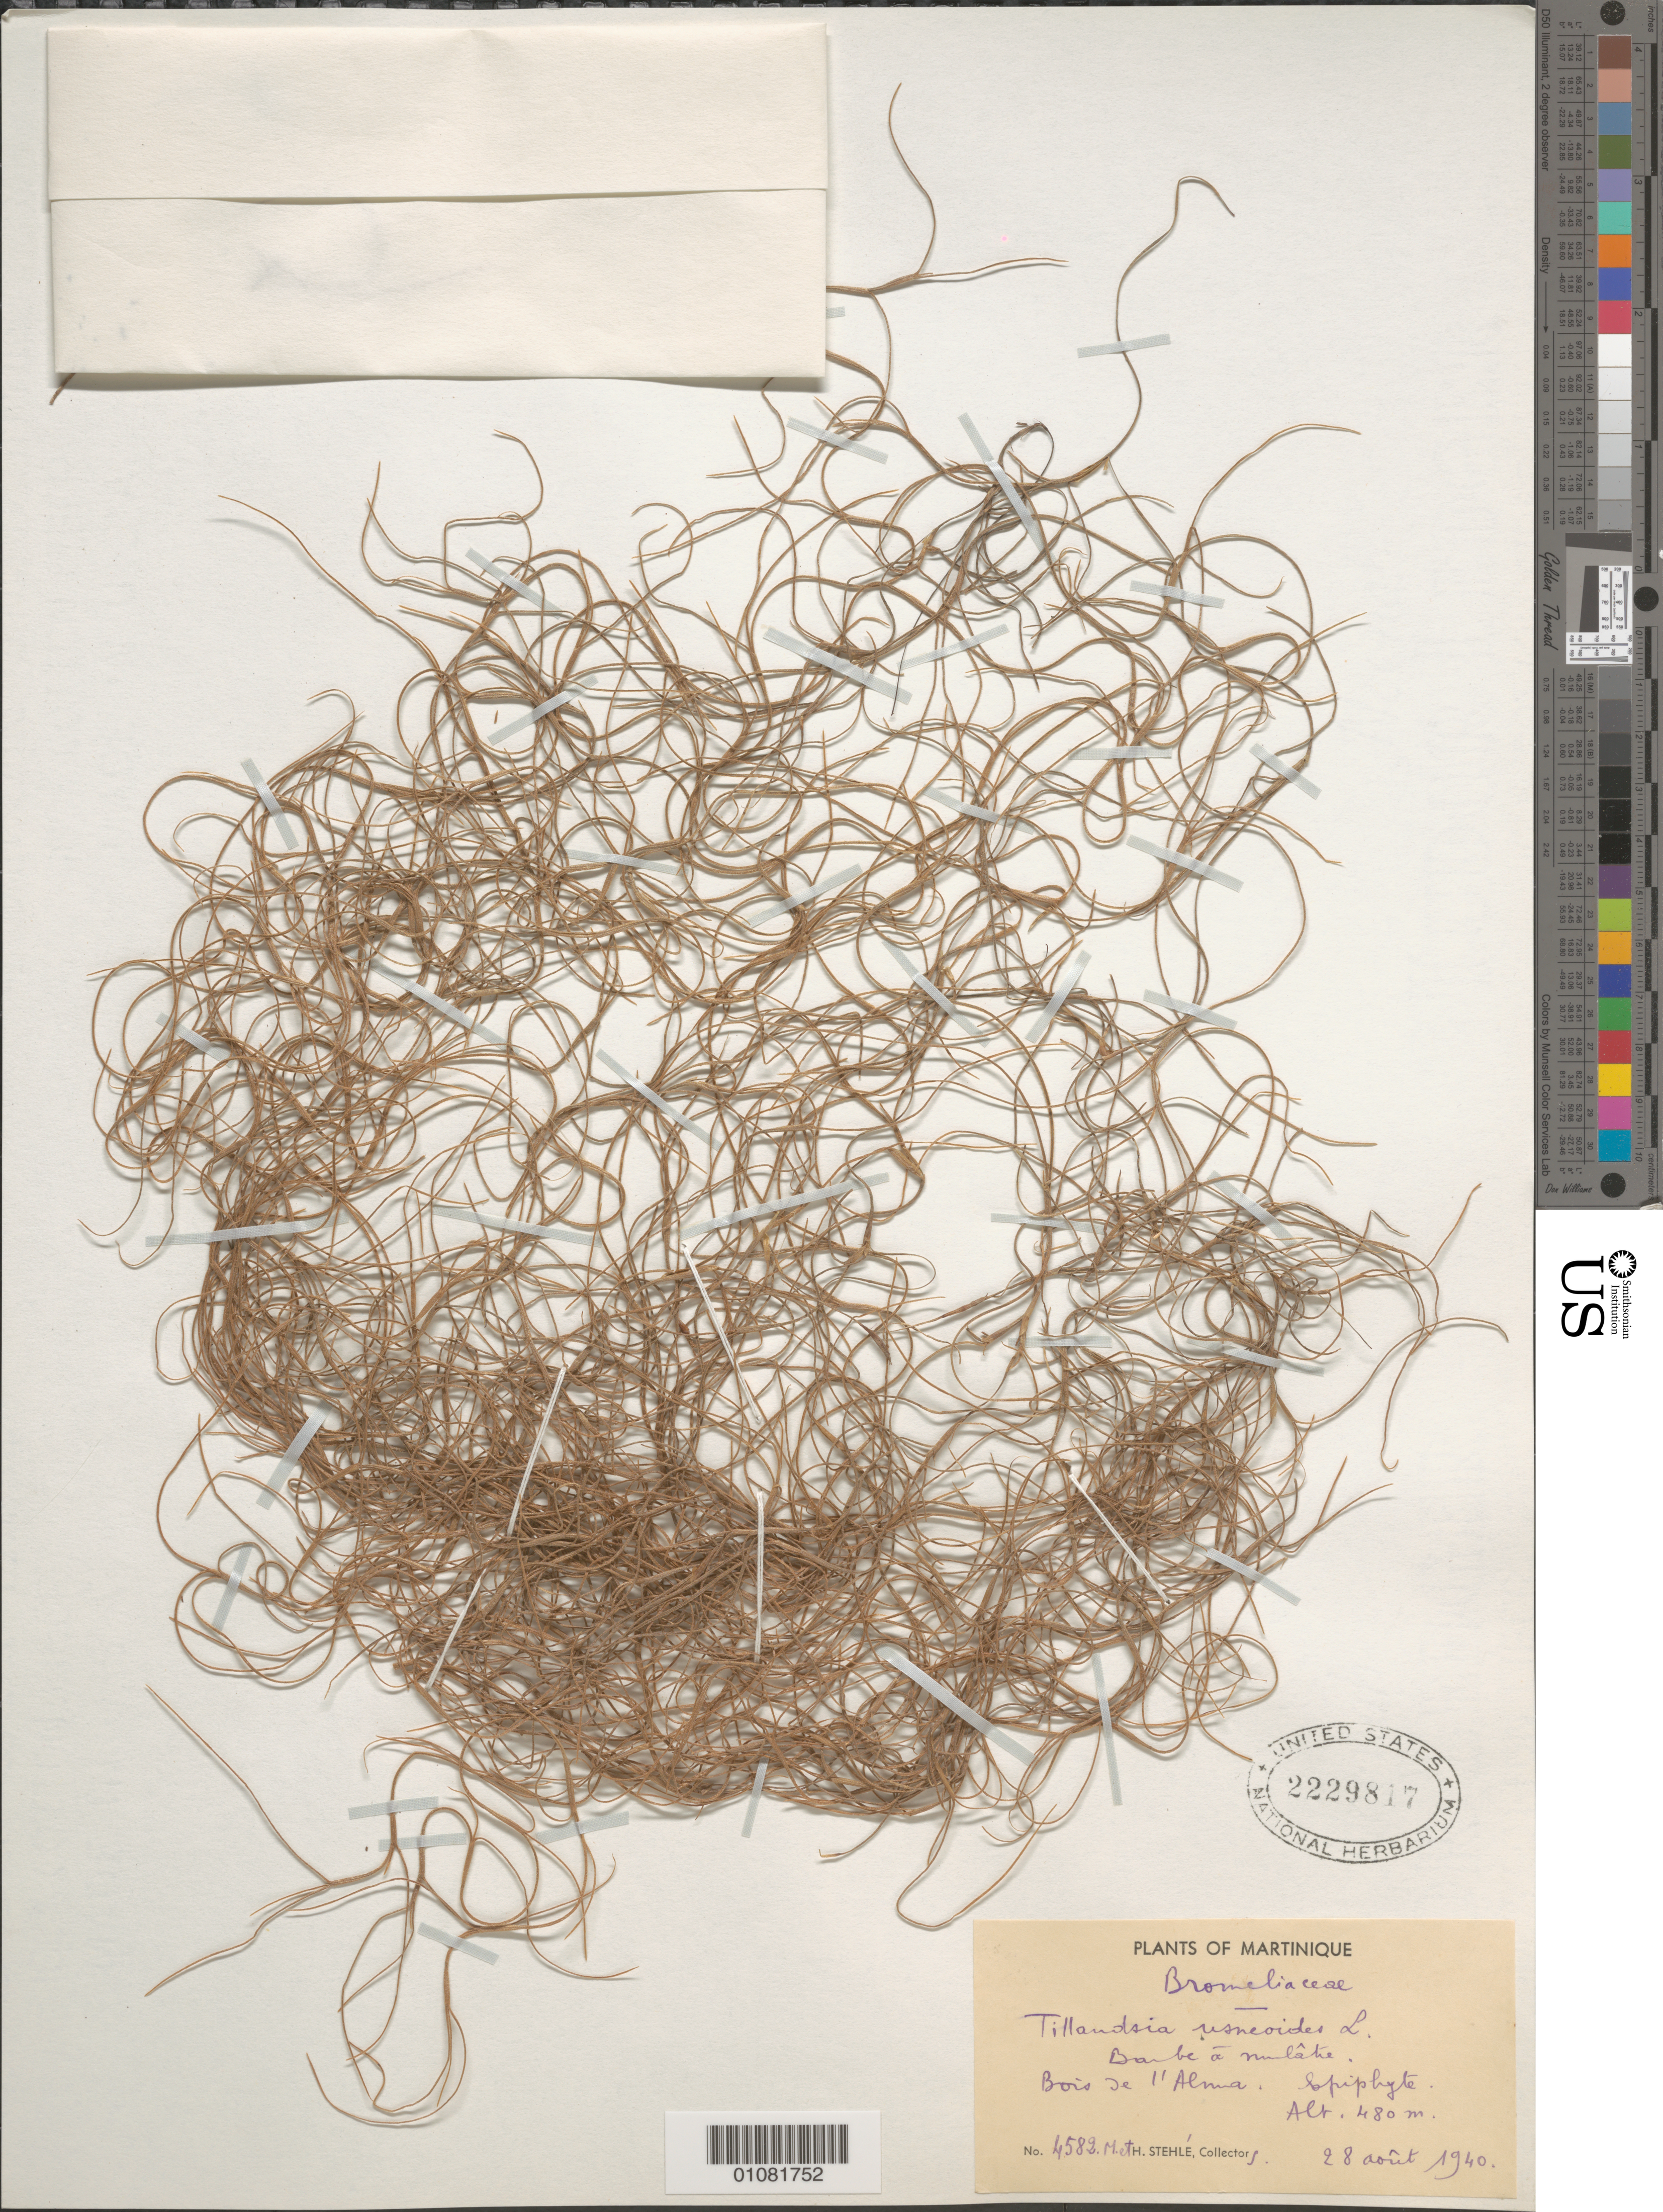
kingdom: Plantae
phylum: Tracheophyta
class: Liliopsida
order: Poales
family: Bromeliaceae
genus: Tillandsia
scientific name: Tillandsia usneoides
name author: (L.) L.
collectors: M. Stehlé & H. Stehlé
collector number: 4589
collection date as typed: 28 Aug 1940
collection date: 1940-08-28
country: Martinique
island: Martinique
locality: Bois de l'Alma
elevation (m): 480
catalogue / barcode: US 2229817